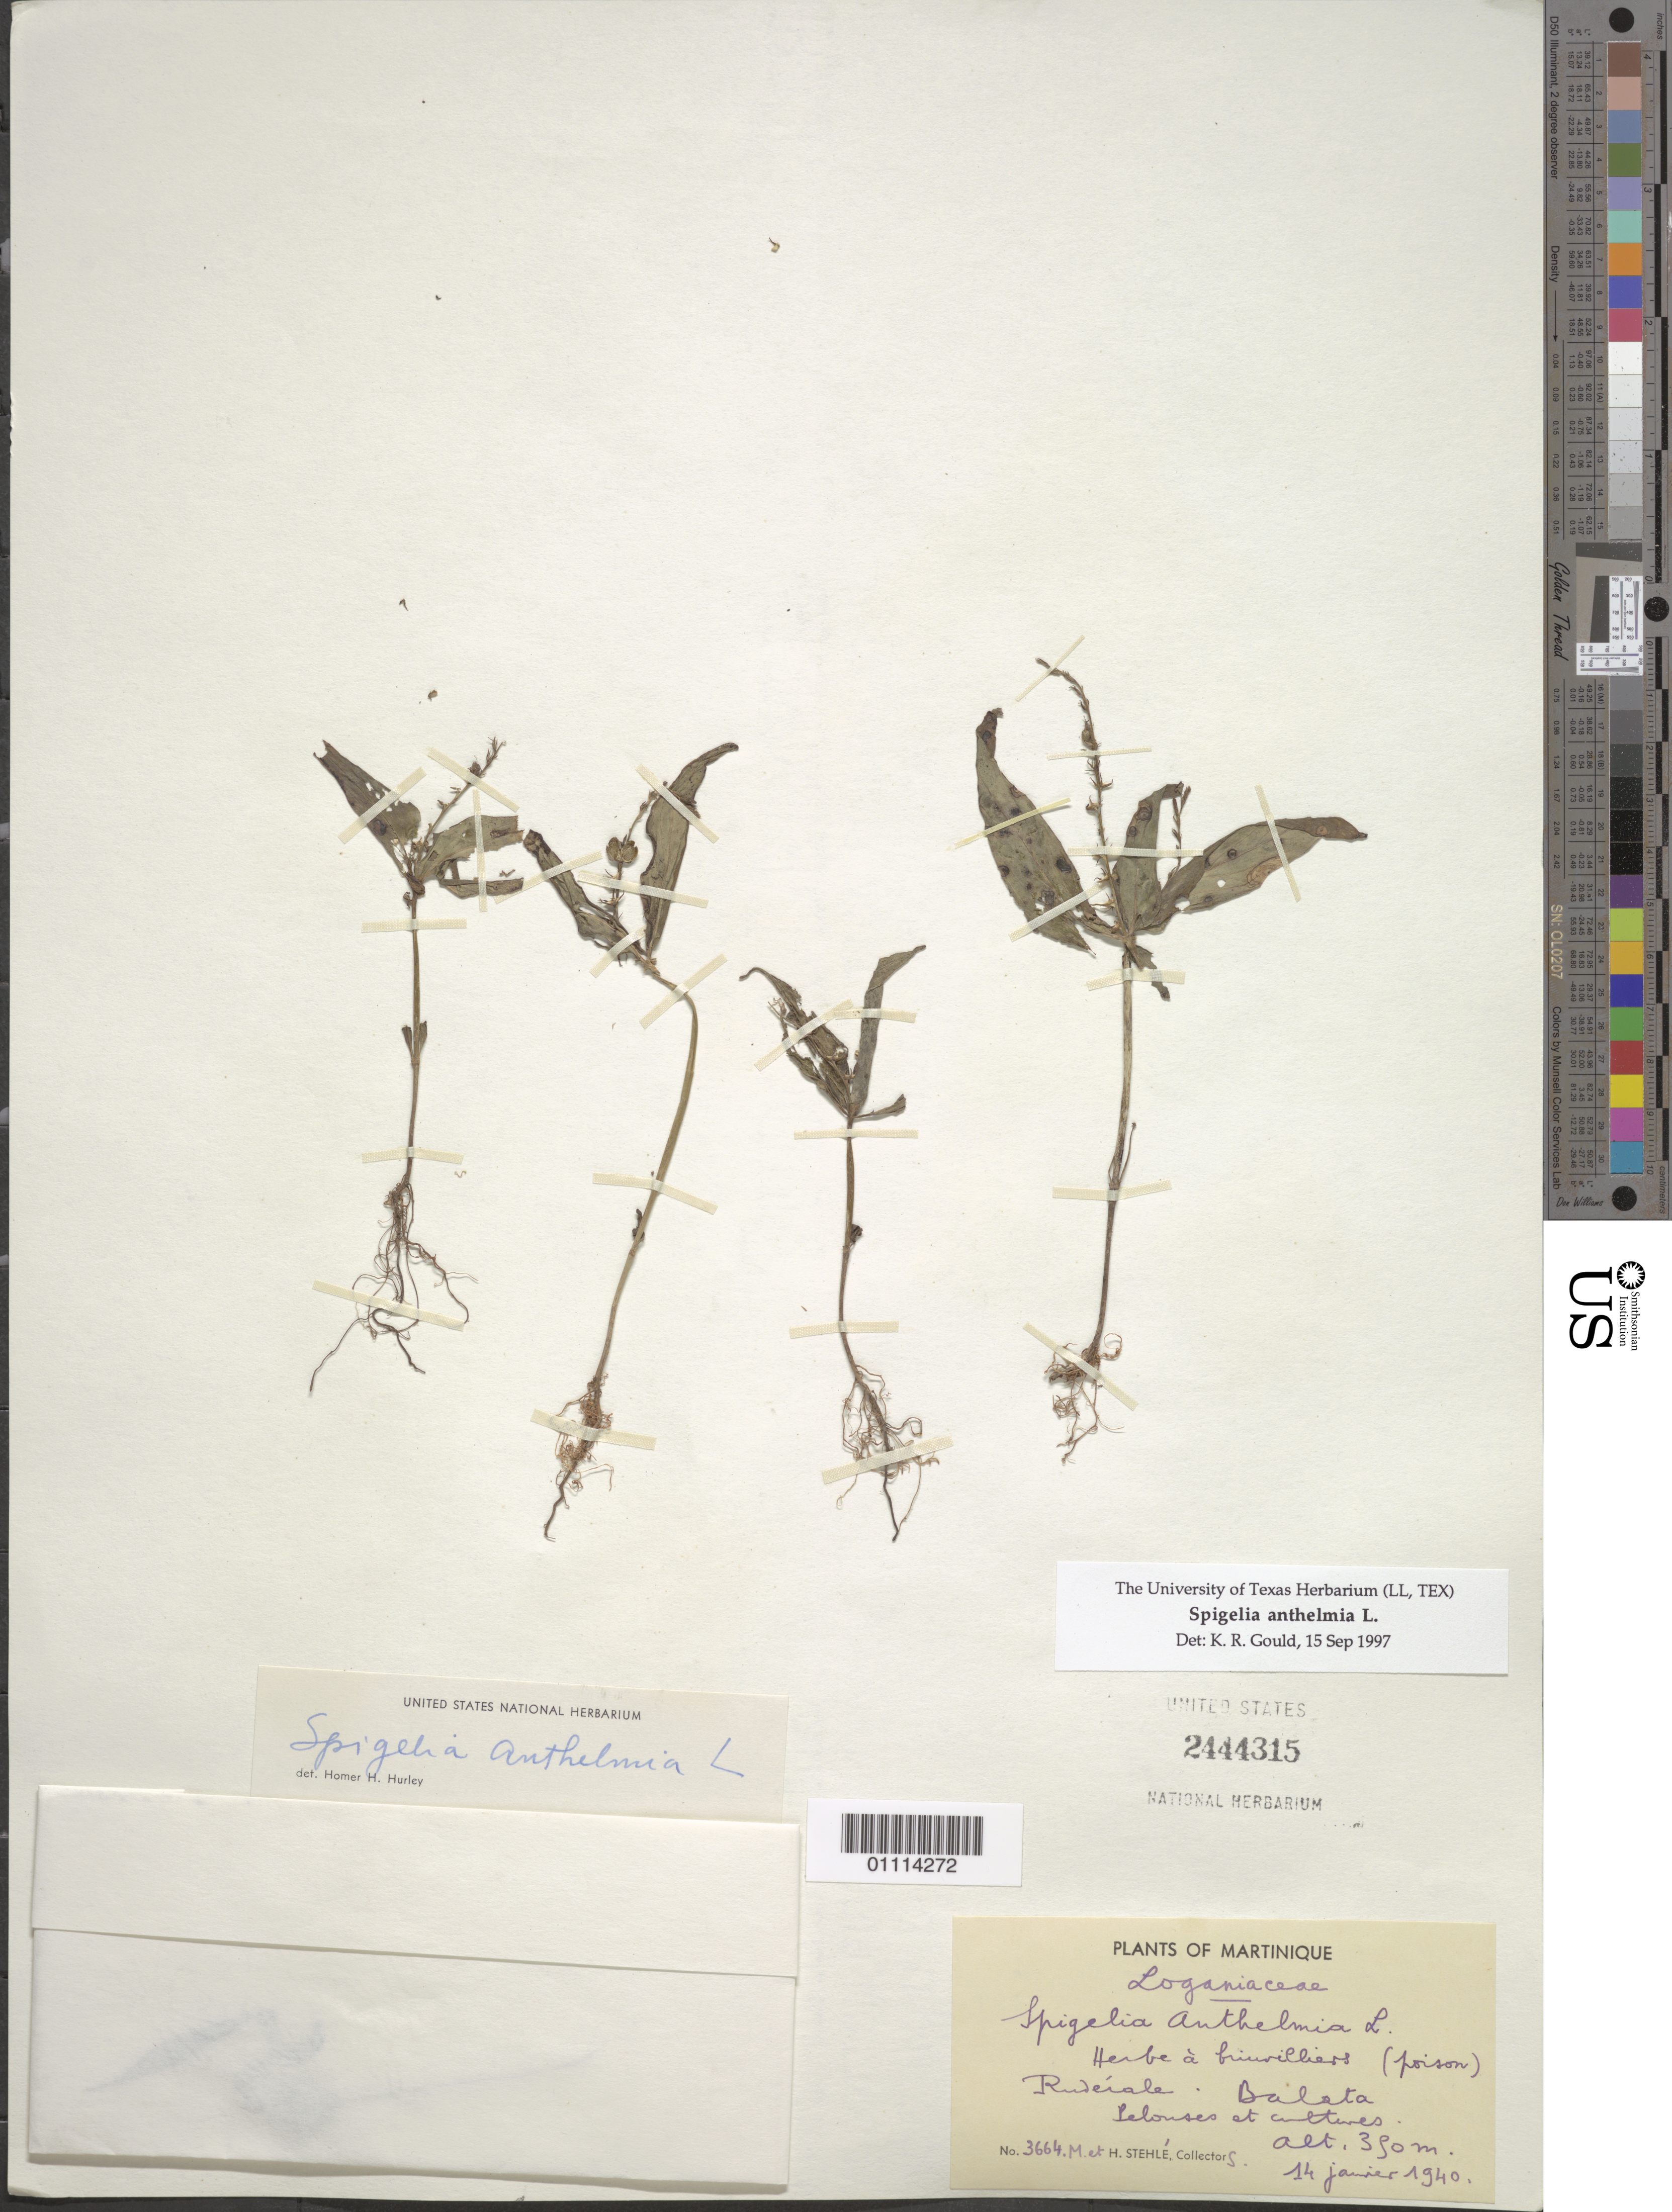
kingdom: Plantae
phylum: Tracheophyta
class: Magnoliopsida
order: Gentianales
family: Loganiaceae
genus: Spigelia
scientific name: Spigelia anthelmia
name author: L.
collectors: M. Stehlé & H. Stehlé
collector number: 3664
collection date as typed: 14 Jan 1940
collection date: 1940-01-14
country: Martinique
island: Martinique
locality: Pelouses et cultives.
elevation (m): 350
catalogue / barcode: US 2444315